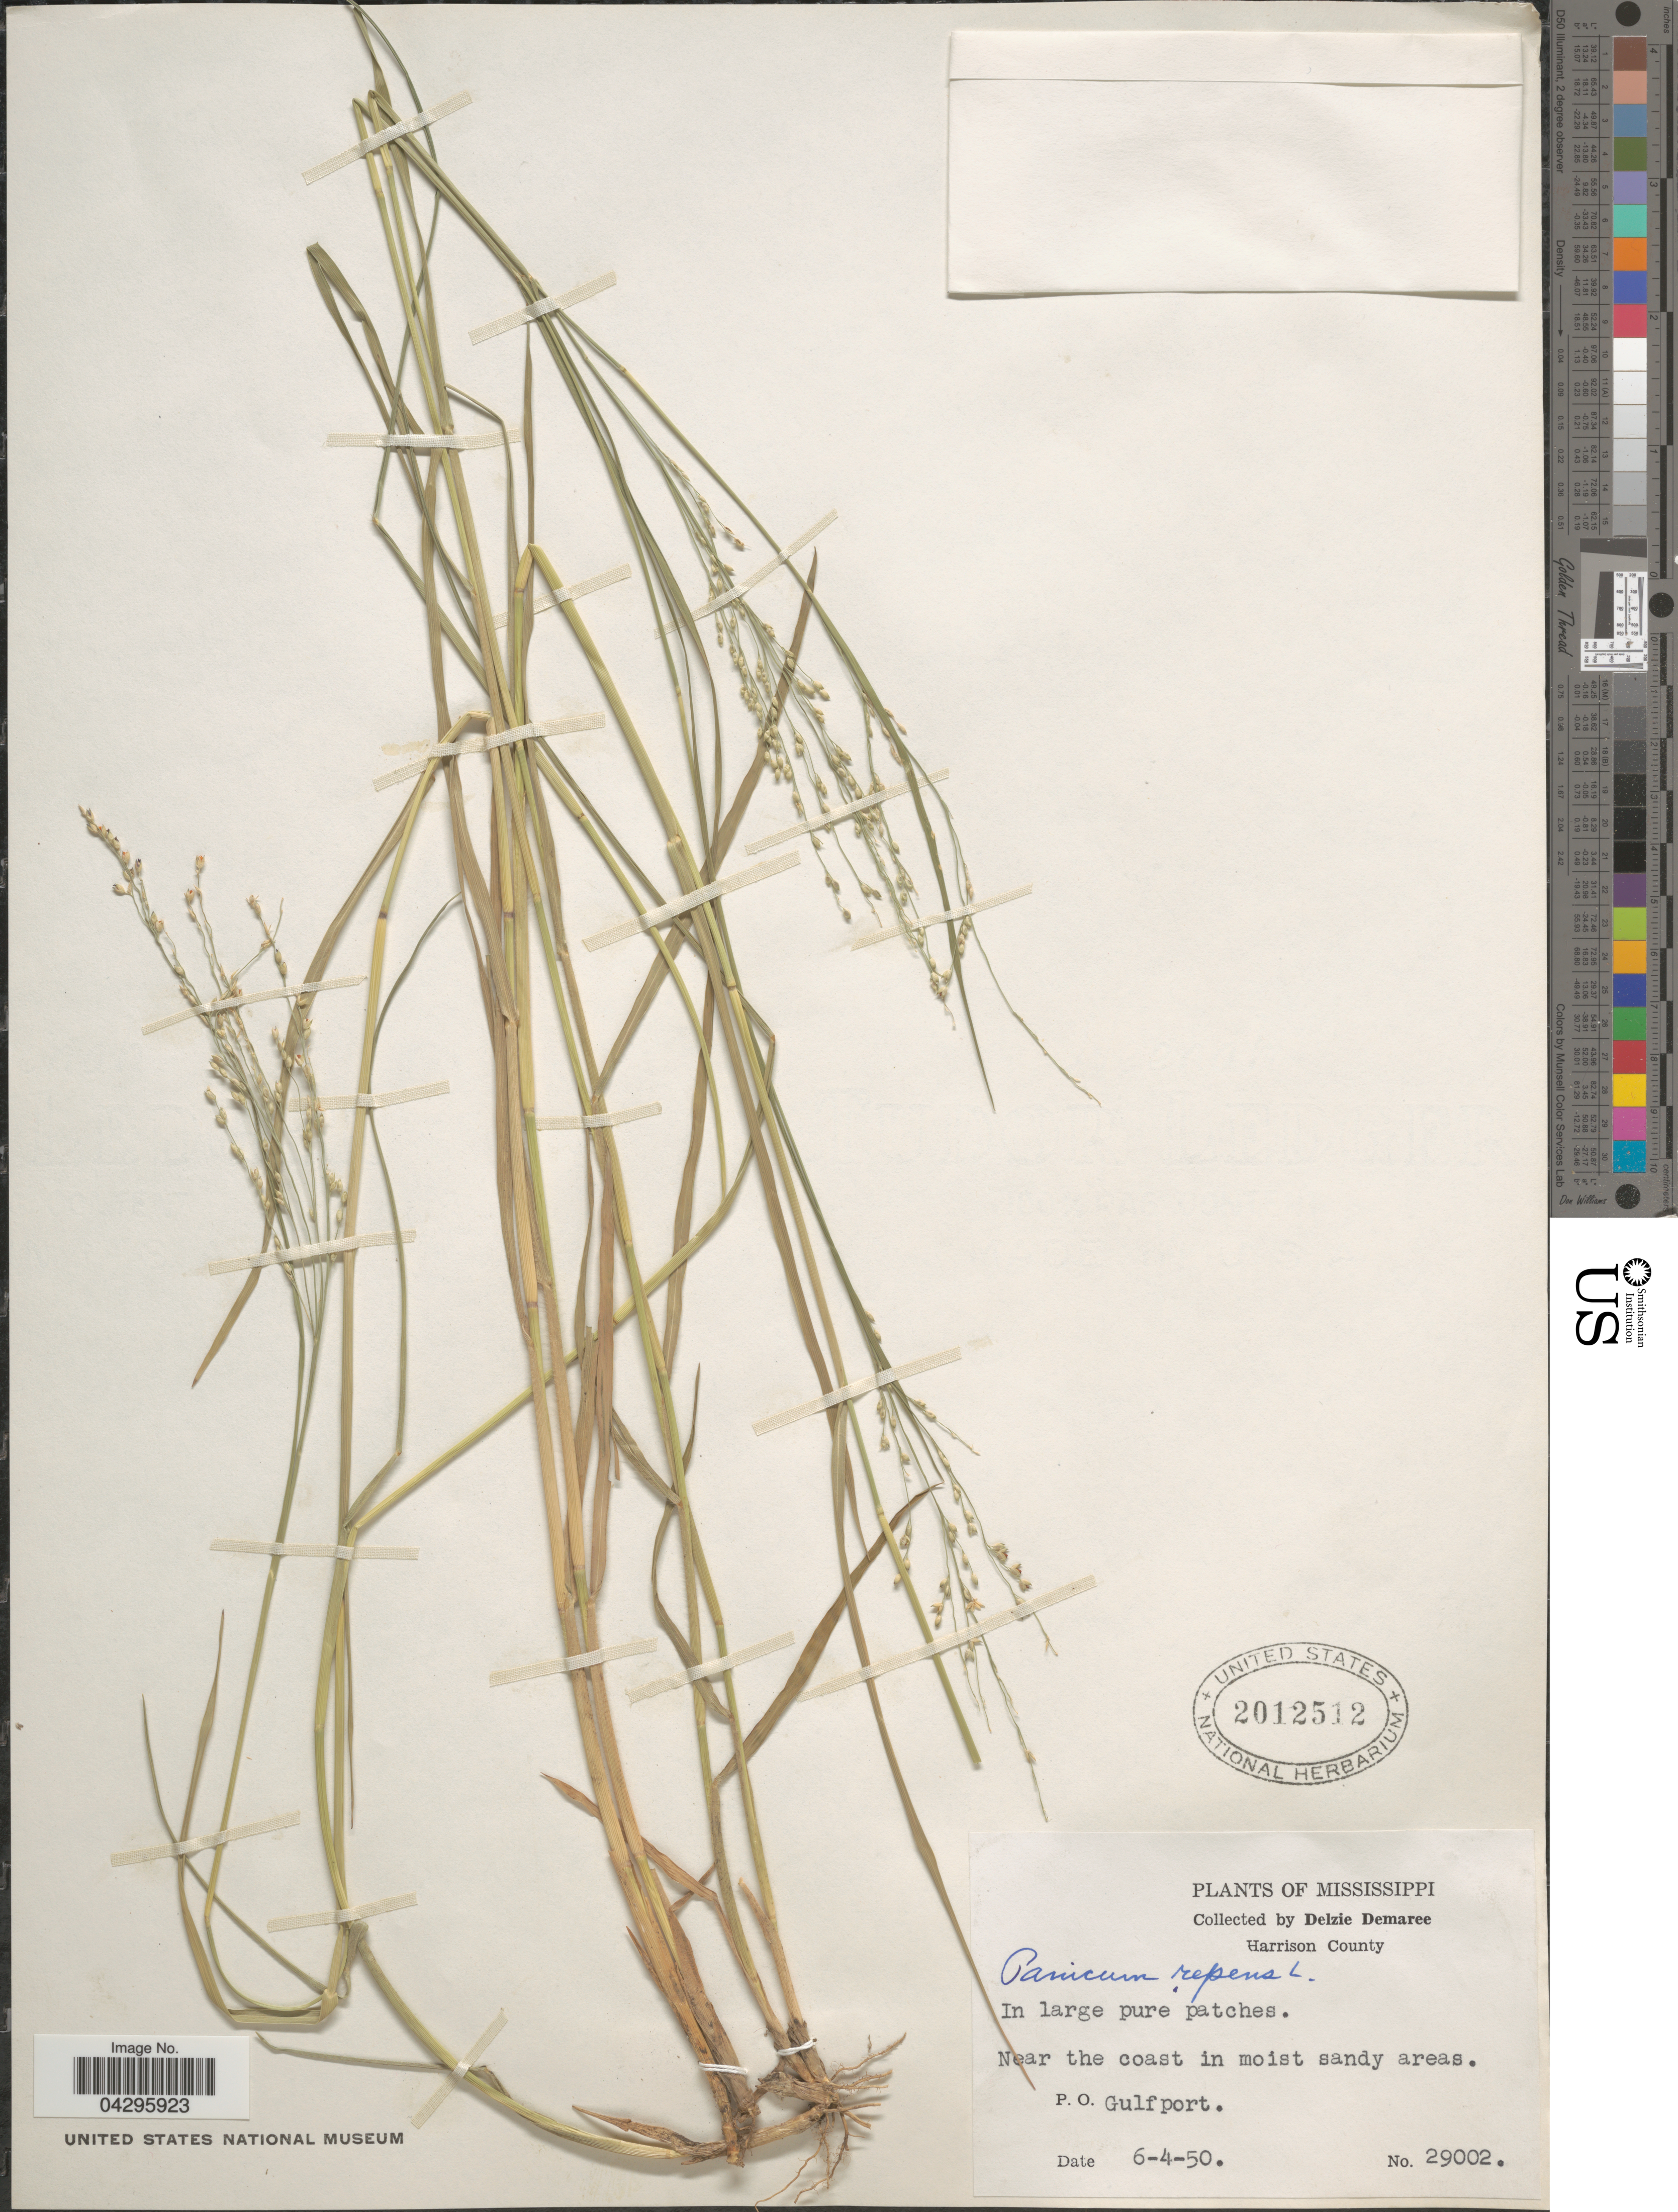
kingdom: Plantae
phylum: Tracheophyta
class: Liliopsida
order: Poales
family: Poaceae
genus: Panicum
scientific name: Panicum repens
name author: L.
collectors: D. Demaree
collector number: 29002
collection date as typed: Transcribed d/m/y: 4/6/50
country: United States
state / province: Mississippi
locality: Harrison County. Near the coast in moist sandy places. P. O. Gulfport.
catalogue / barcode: US 2012512